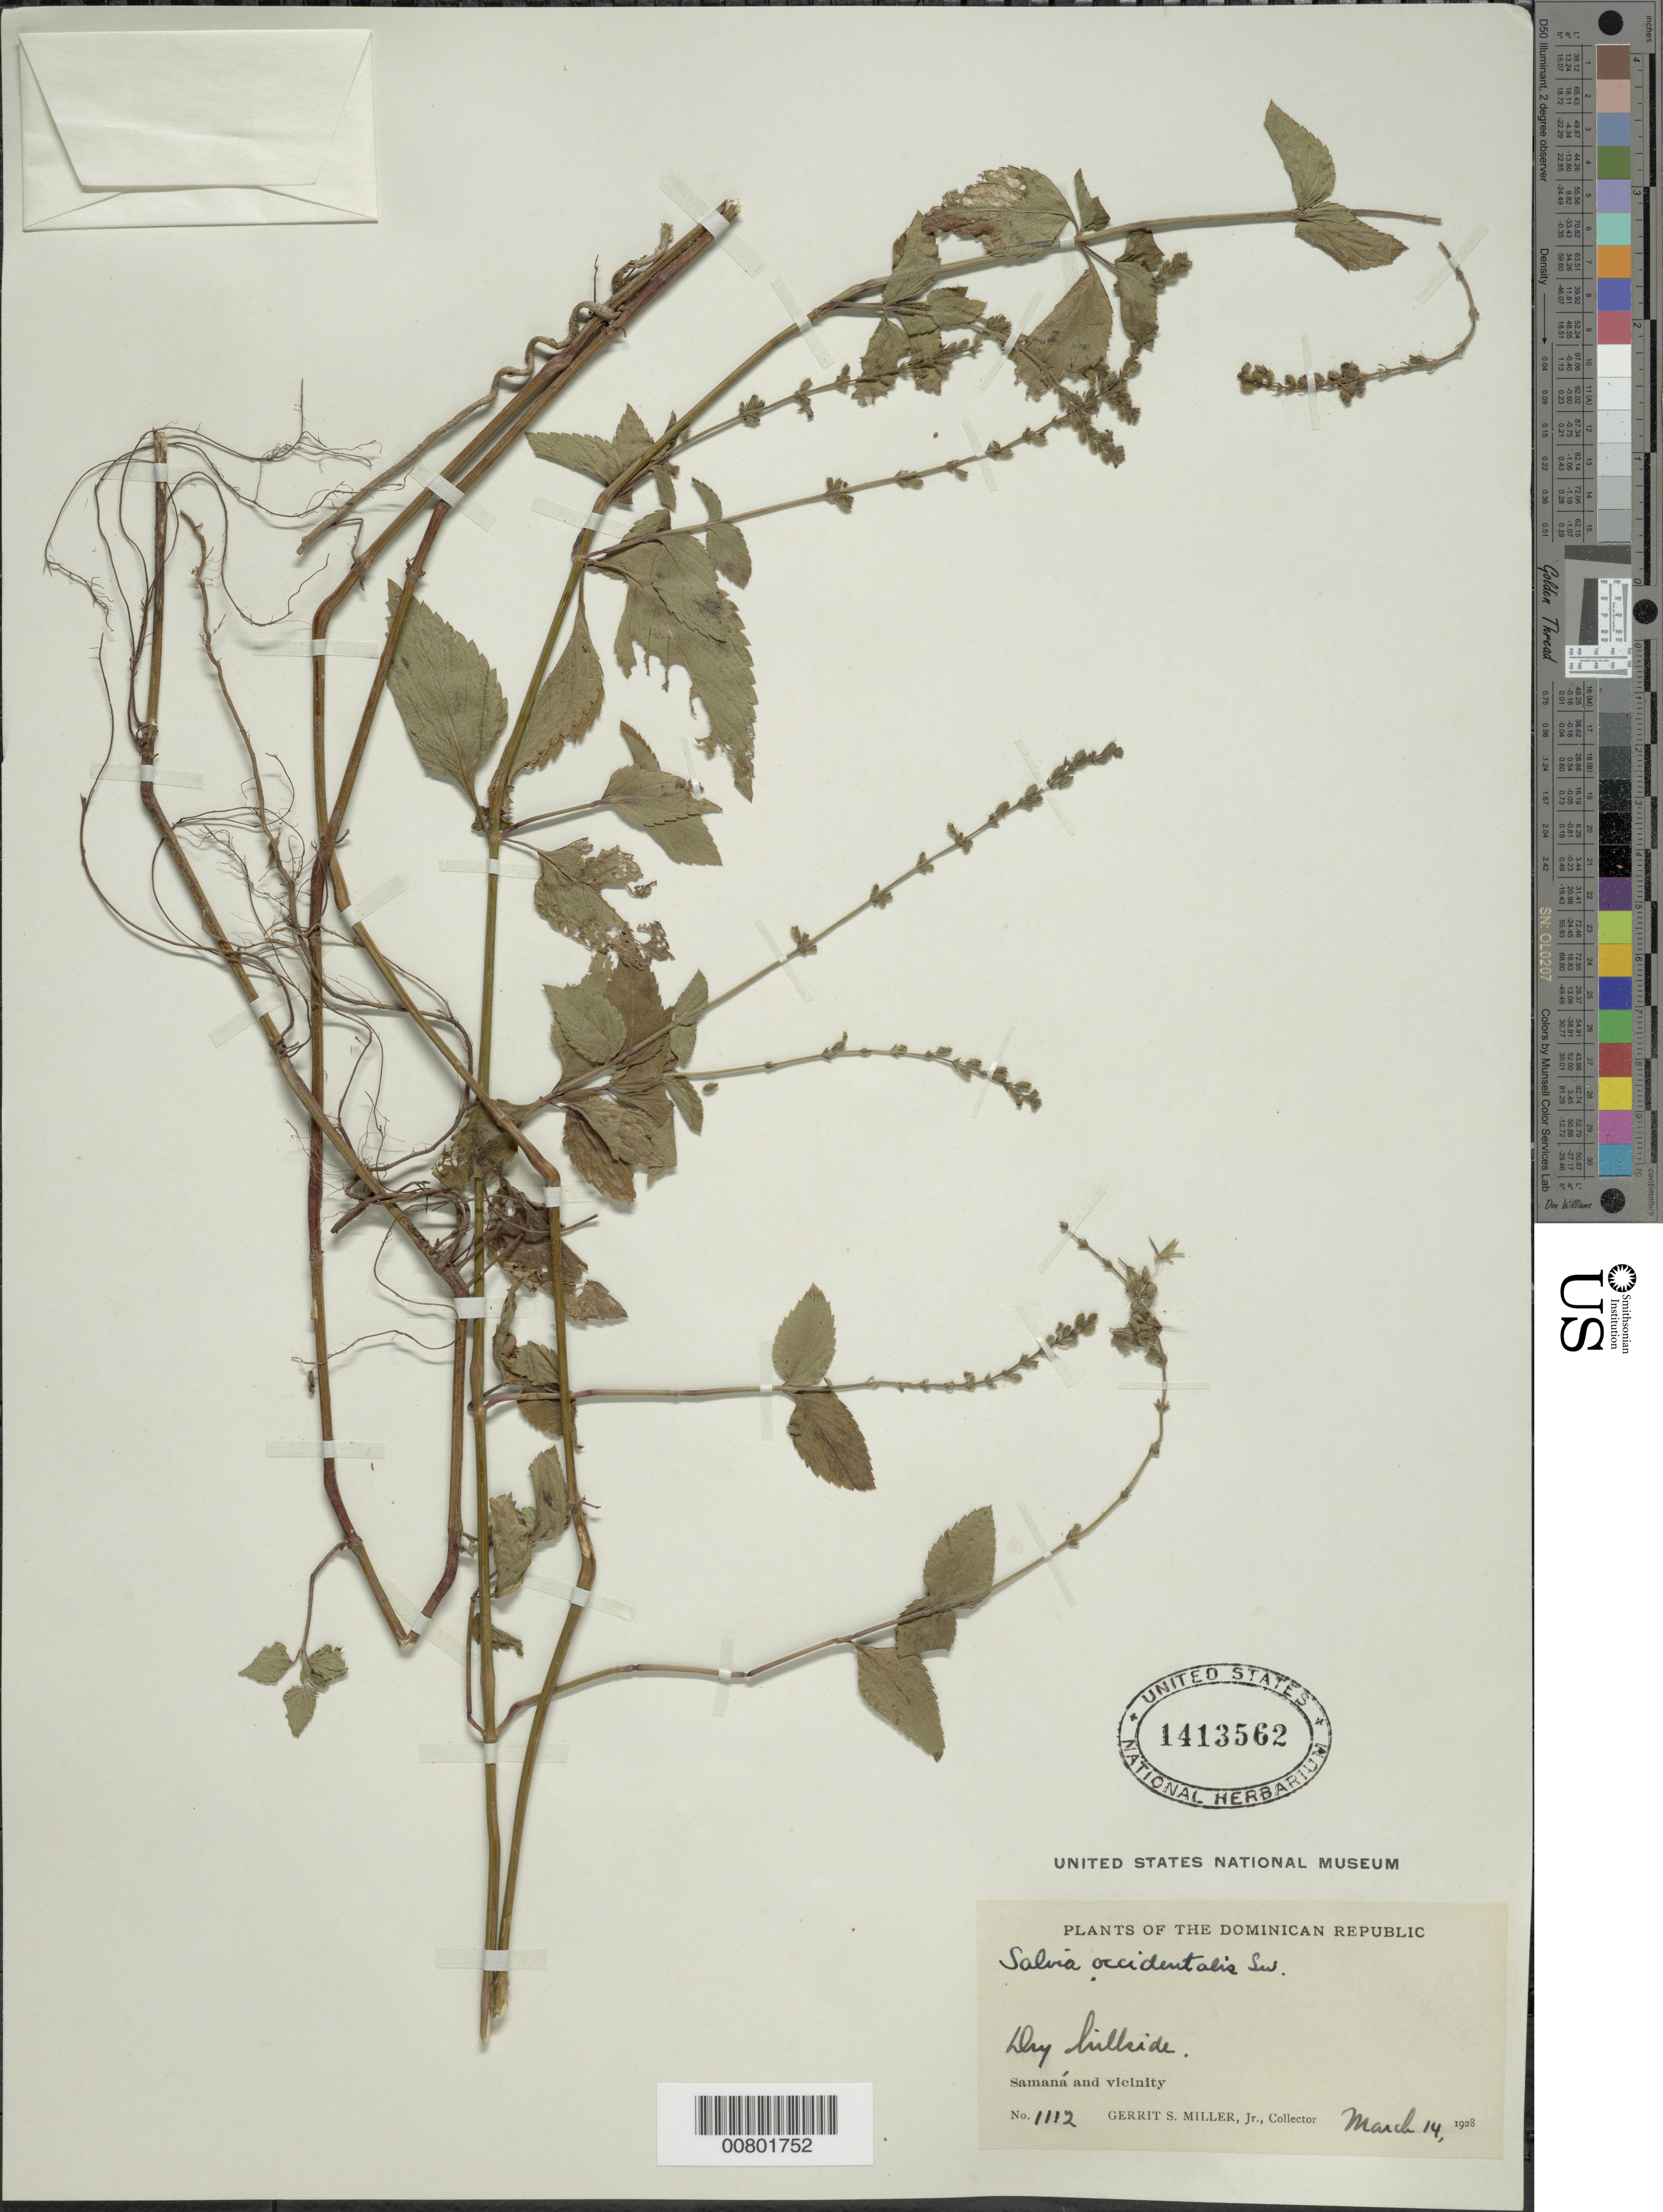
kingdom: Plantae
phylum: Tracheophyta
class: Magnoliopsida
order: Lamiales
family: Lamiaceae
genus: Salvia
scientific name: Salvia occidentalis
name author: Sw.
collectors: G. S. Miller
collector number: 1112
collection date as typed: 14 Mar 1928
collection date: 1928-03-14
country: Dominican Republic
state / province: Samana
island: Hispaniola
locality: Samaná and vicinity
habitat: Dry hillside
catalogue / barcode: US 1413562